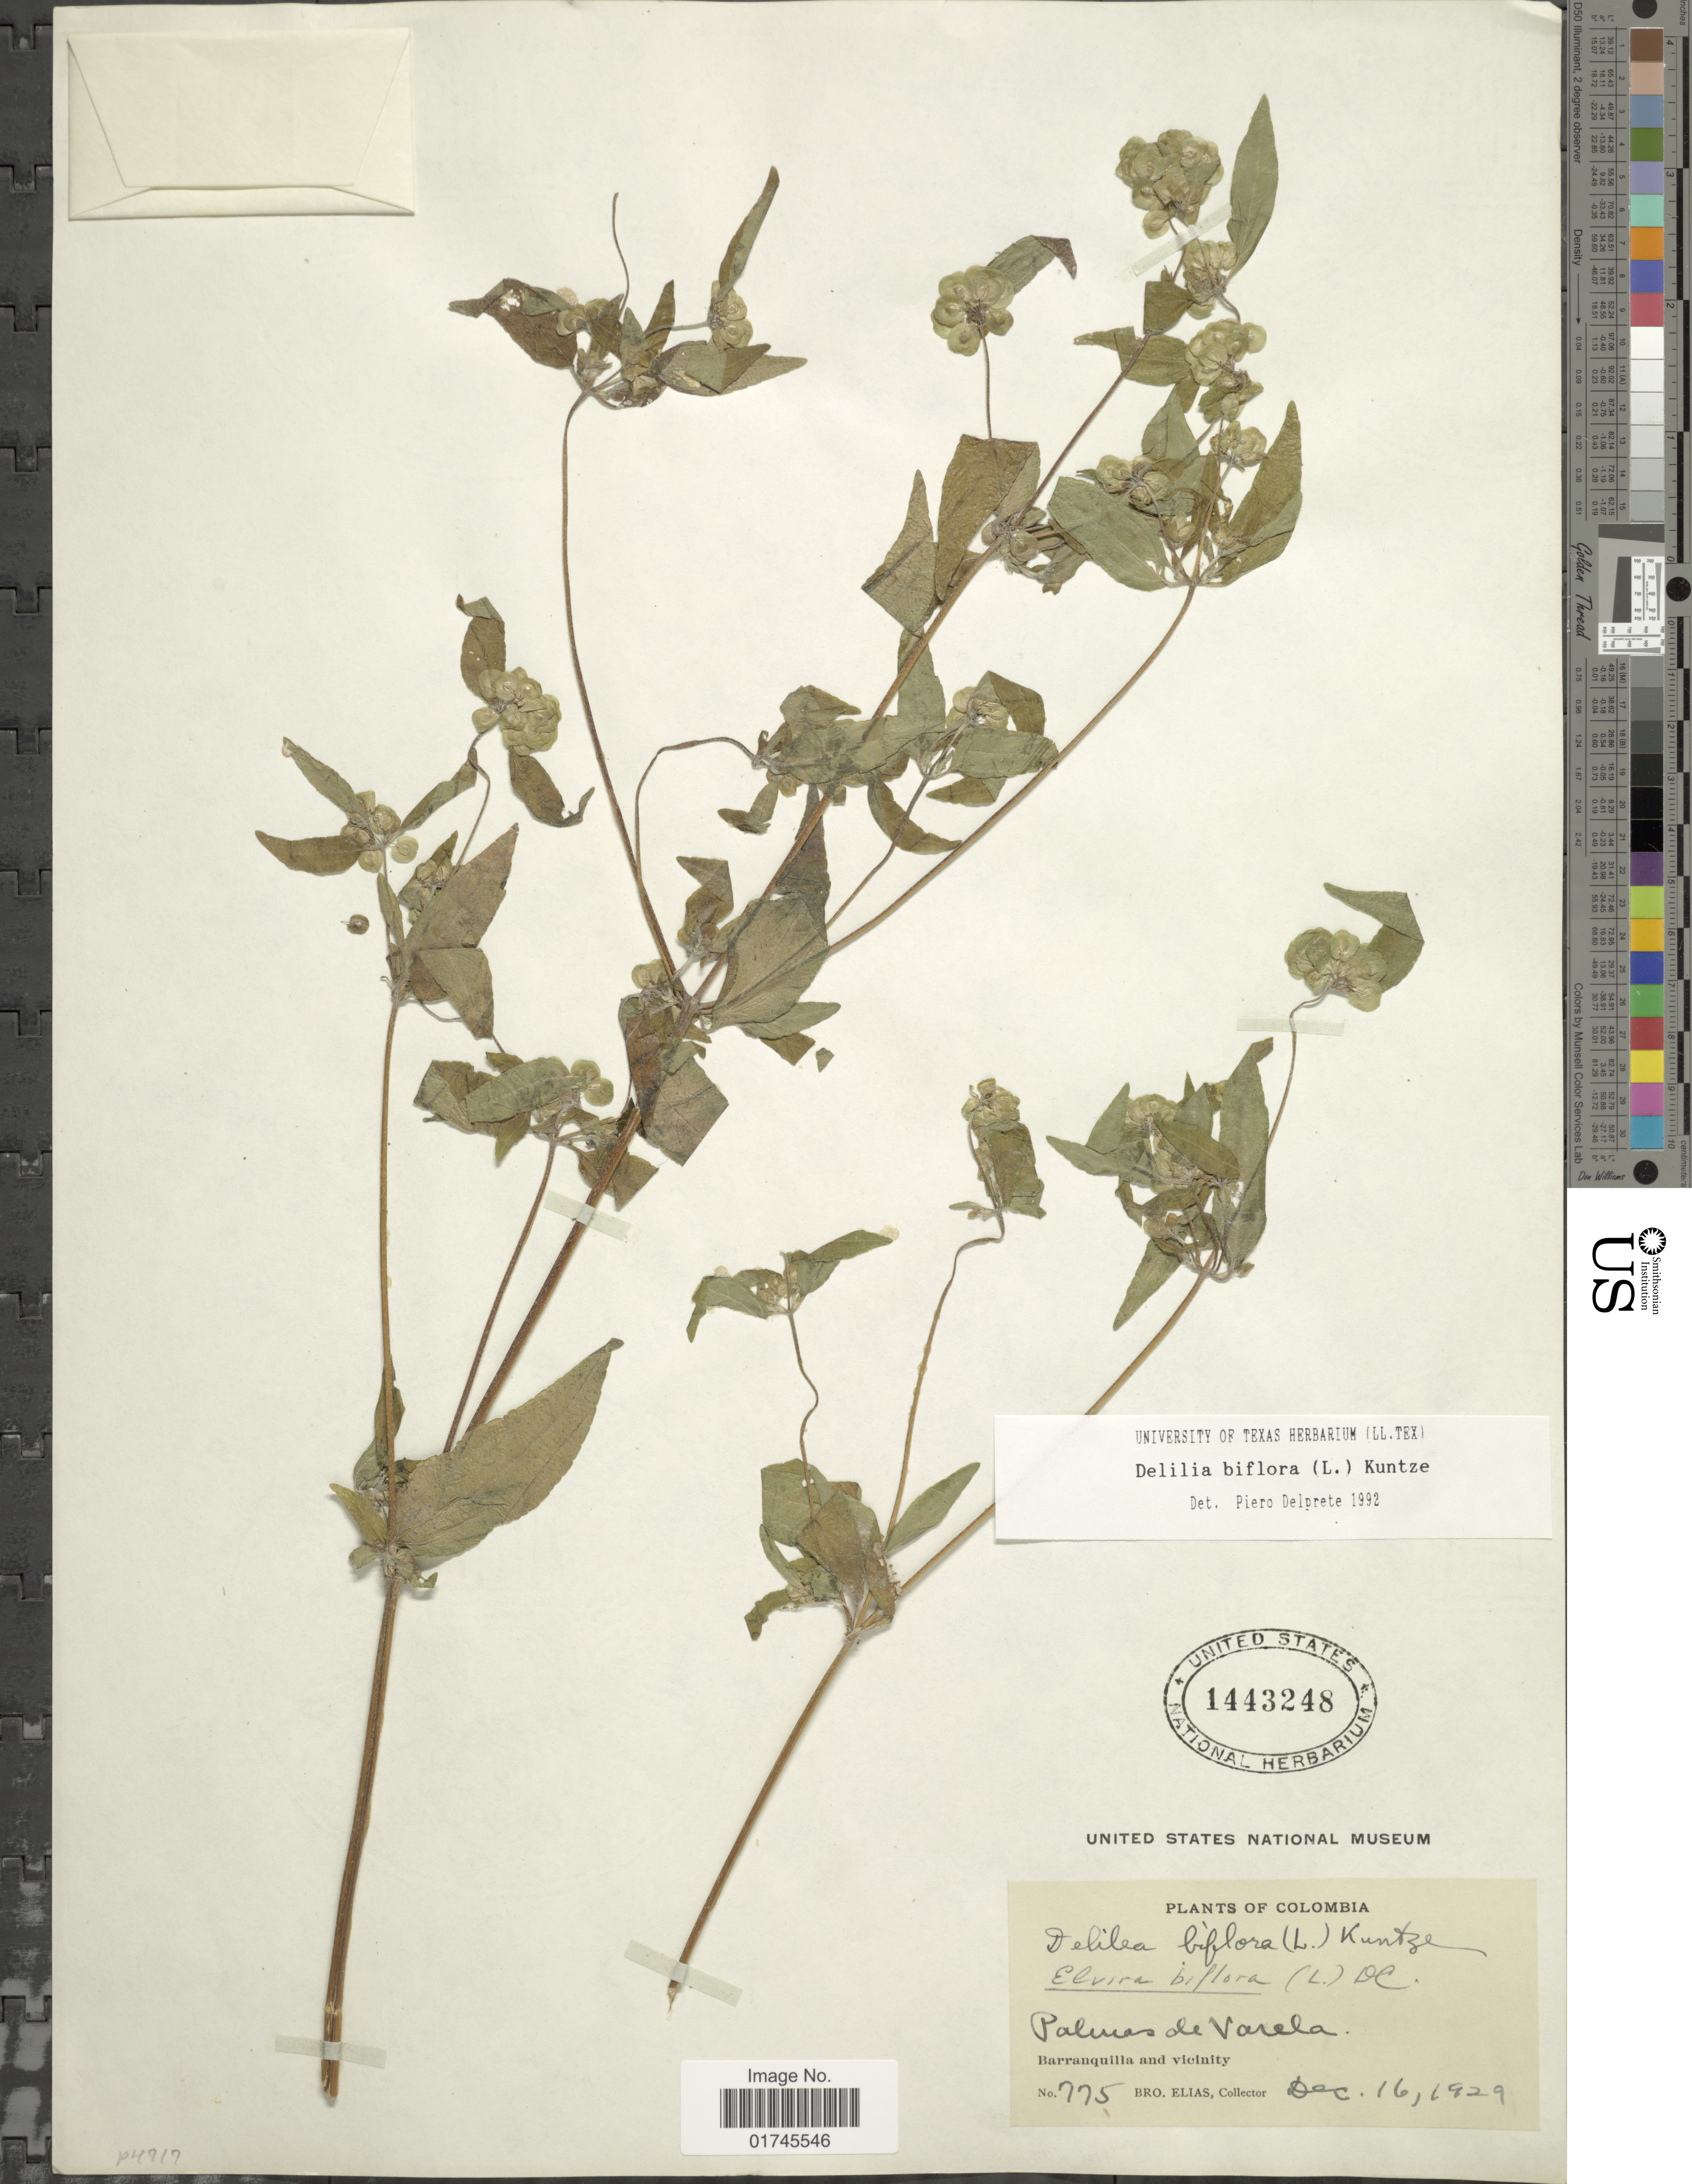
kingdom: Plantae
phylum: Tracheophyta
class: Magnoliopsida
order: Asterales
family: Asteraceae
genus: Delilia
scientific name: Delilia biflora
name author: (L.) Kuntze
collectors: Bro. Elias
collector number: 775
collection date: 1929-12-16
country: Colombia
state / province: Atlántico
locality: Palmas de Varela, Barranquilla and vicinity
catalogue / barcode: US 1443248